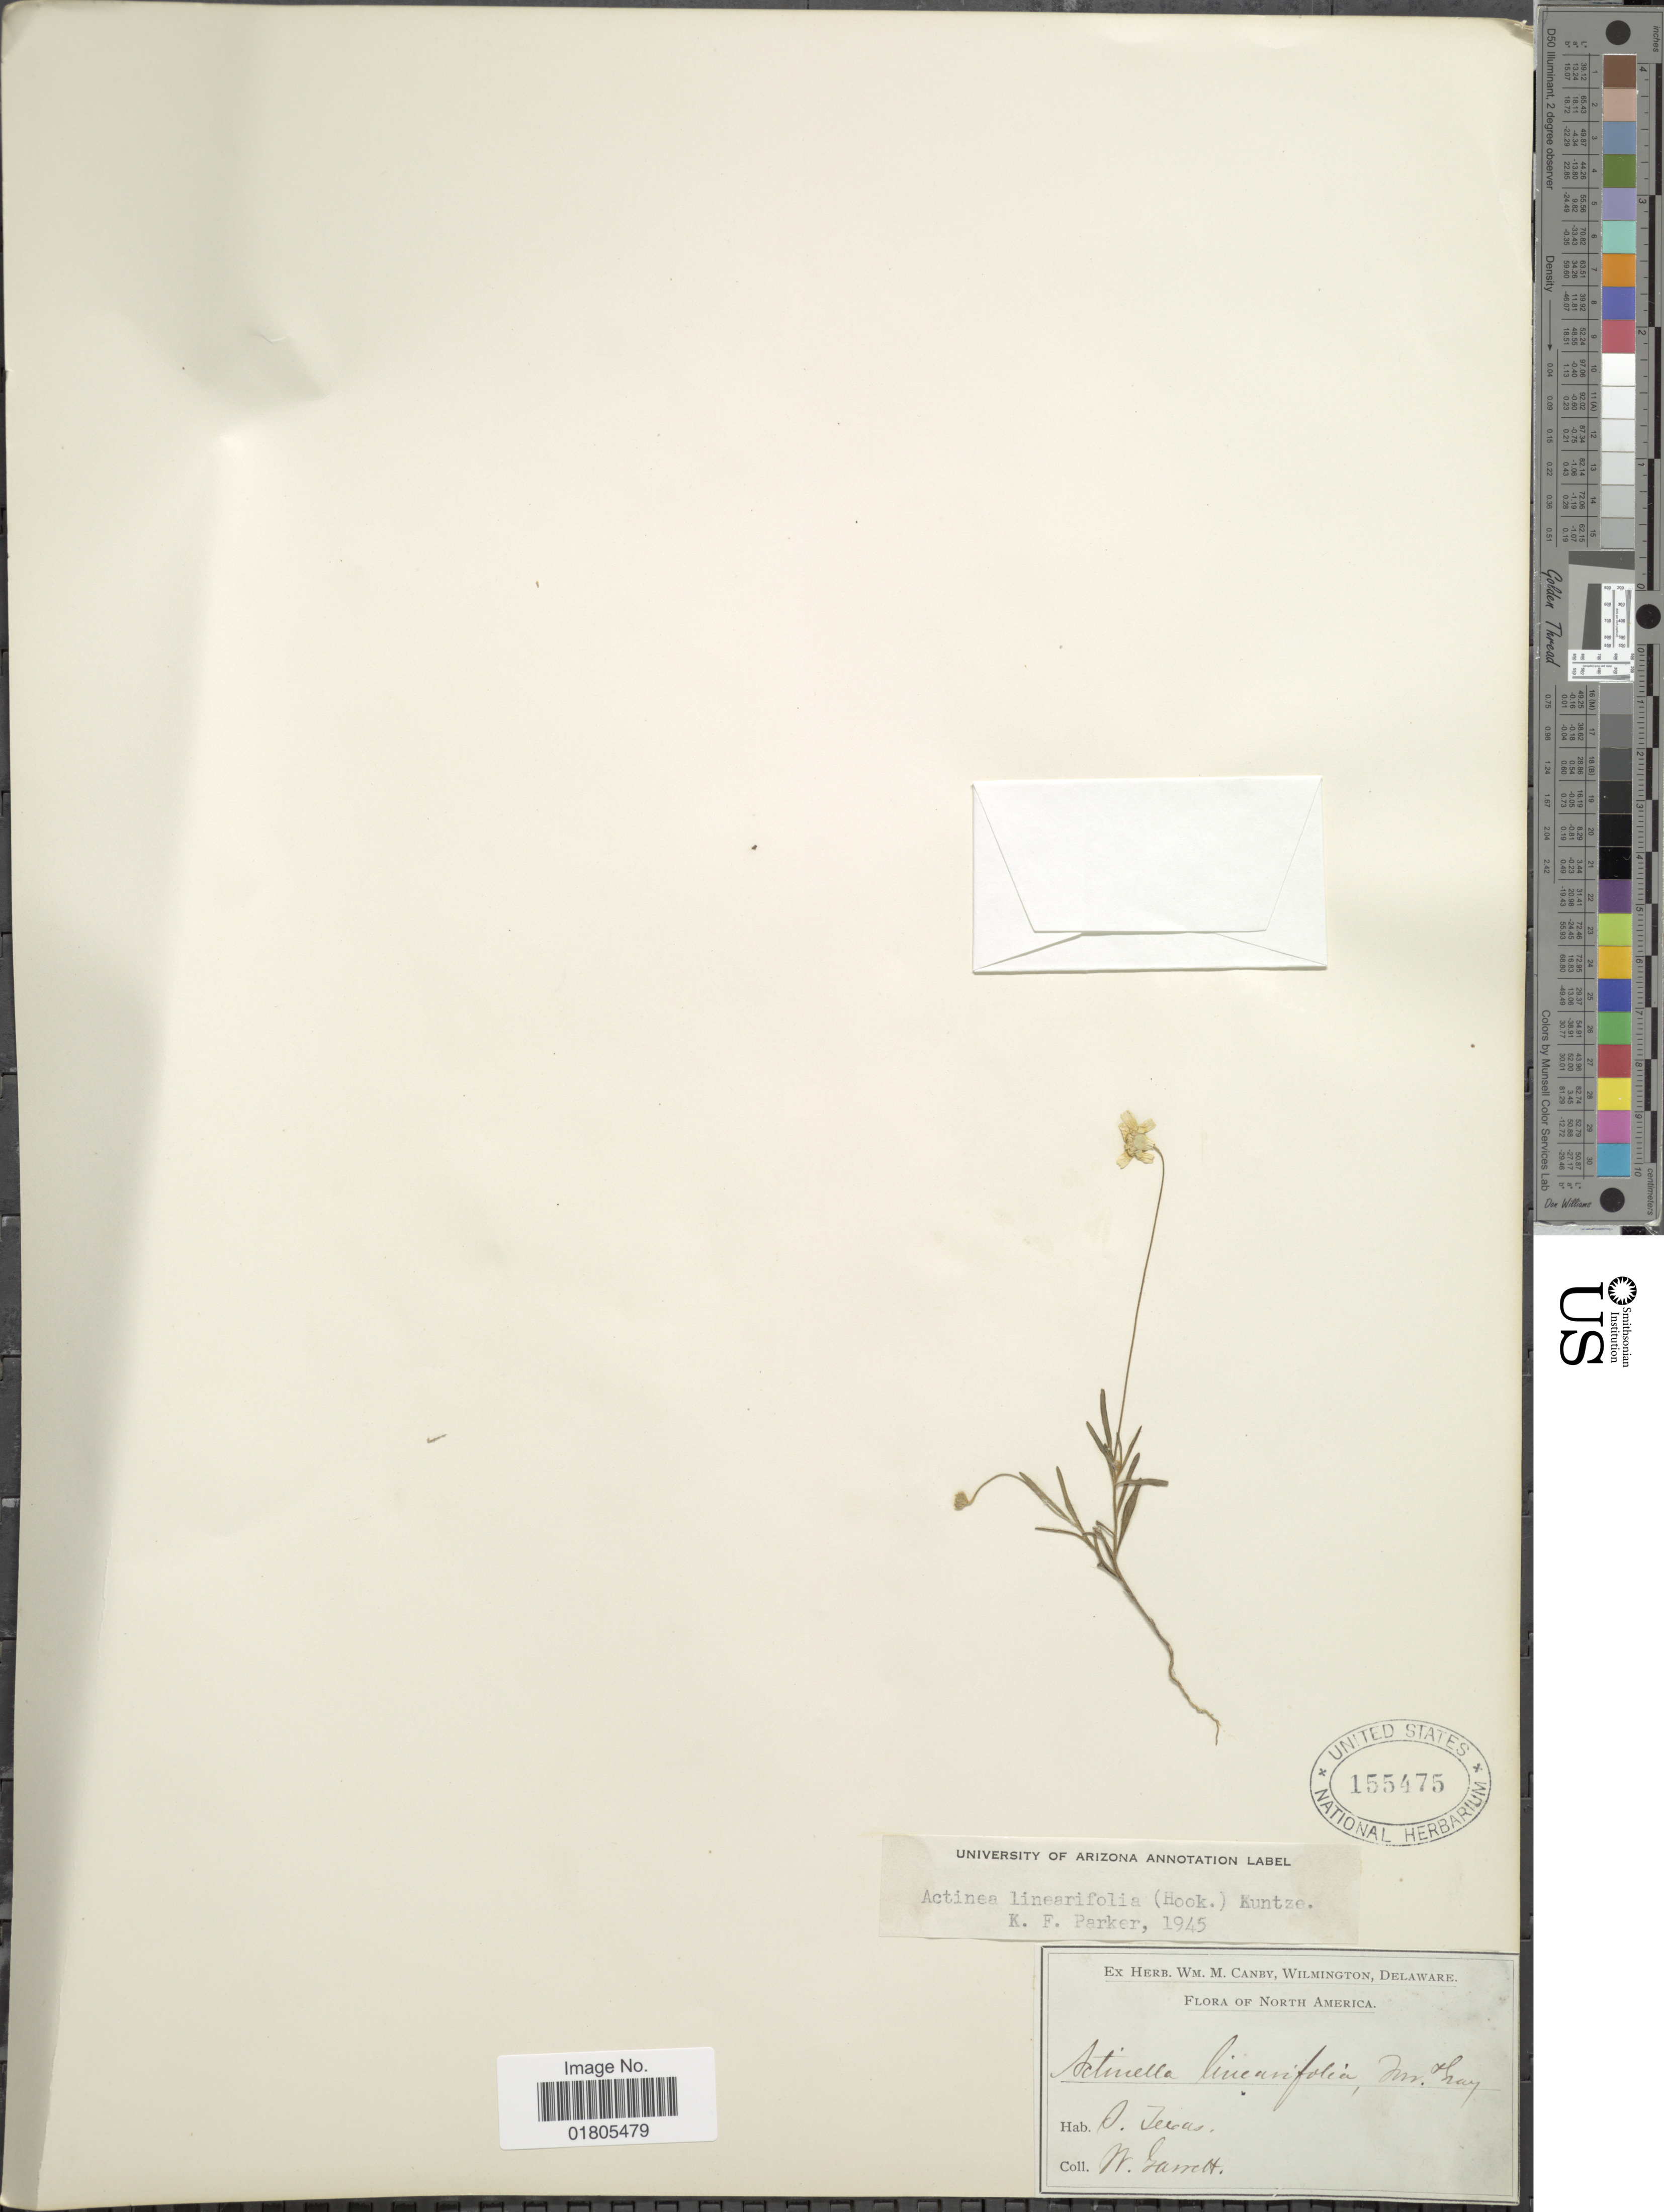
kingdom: Plantae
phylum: Tracheophyta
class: Magnoliopsida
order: Asterales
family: Asteraceae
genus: Actinea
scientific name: Actinea linearifolia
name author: (Hook.) Kuntze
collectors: N. Garrett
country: United States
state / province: Texas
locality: S. Texas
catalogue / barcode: US 155475